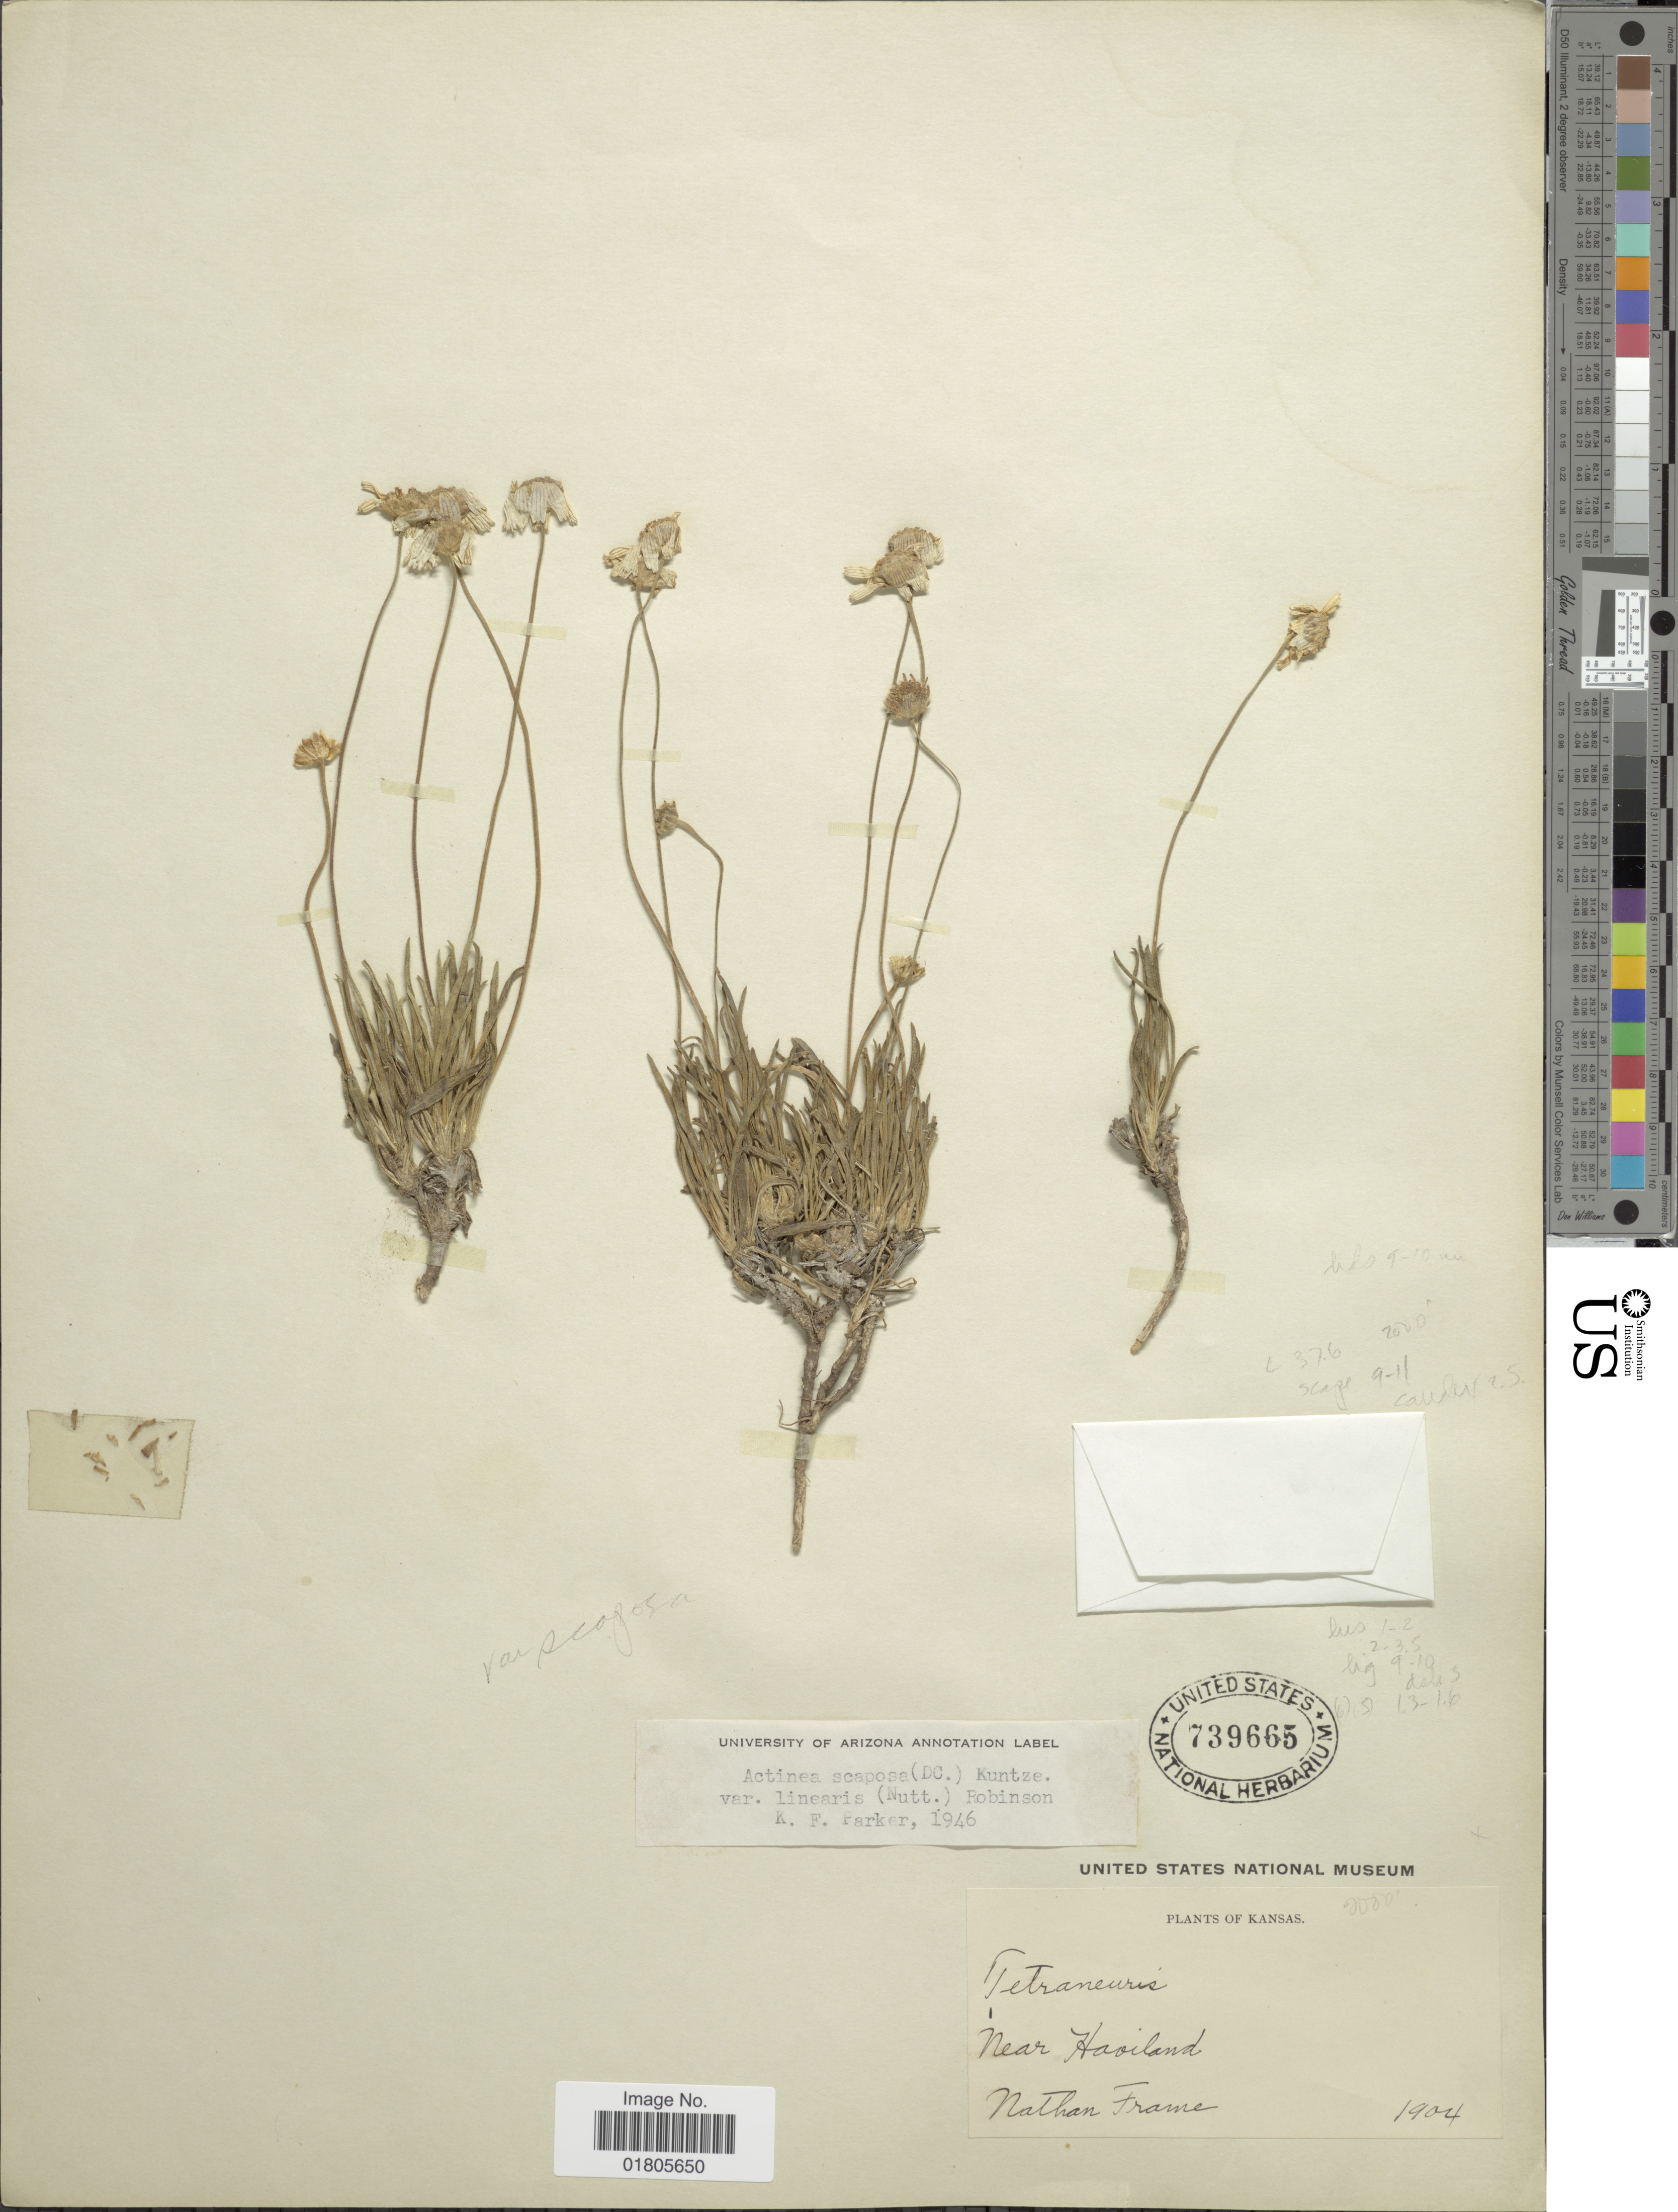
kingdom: Plantae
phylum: Tracheophyta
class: Magnoliopsida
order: Asterales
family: Asteraceae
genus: Actinea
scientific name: Actinea scaposa var. linearis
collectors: N. Frame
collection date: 1904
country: United States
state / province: Kansas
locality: Near Haviland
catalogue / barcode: US 739665